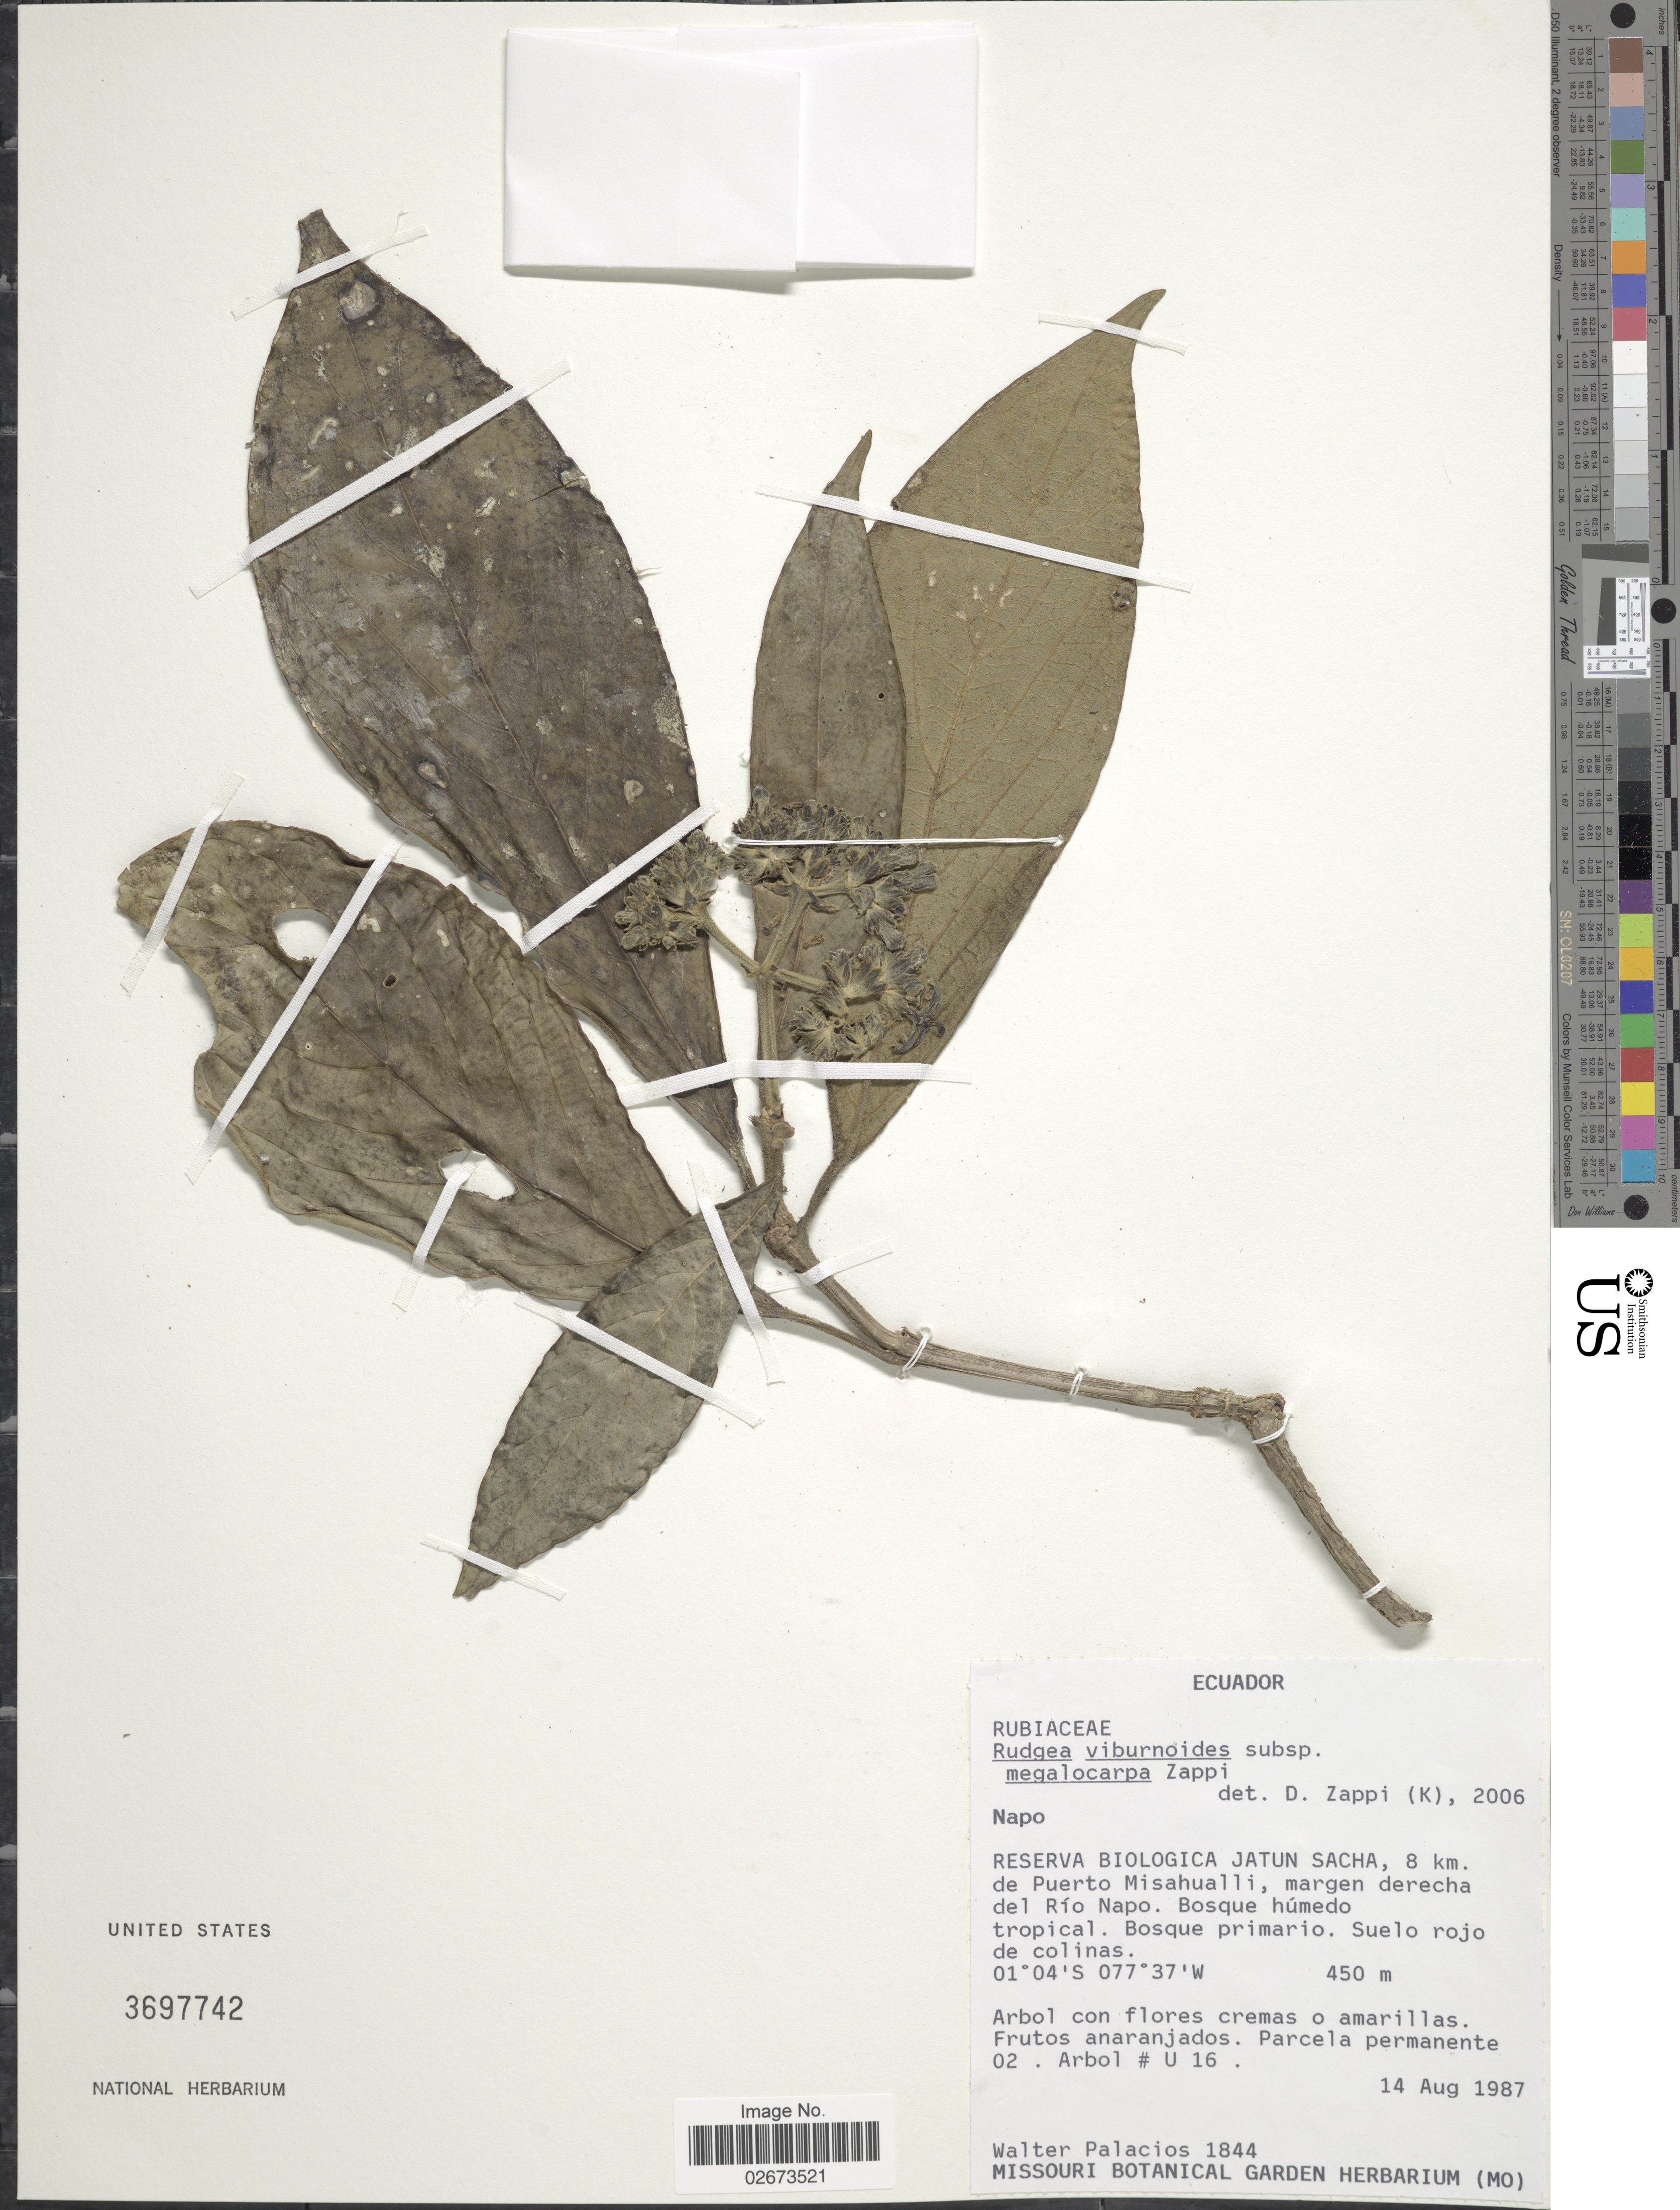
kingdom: Plantae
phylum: Tracheophyta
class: Magnoliopsida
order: Gentianales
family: Rubiaceae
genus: Rudgea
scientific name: Rudgea viburnoides subsp. megalocarpa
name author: Zappi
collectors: W. Palacios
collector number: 1844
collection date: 1987-08-14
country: Ecuador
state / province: Napo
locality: Napo, Reserva Biologica Jatun Sacha, 8 km de Puerto Misahaulli, margen derecha del Rio Napo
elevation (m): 450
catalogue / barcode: US 3697742